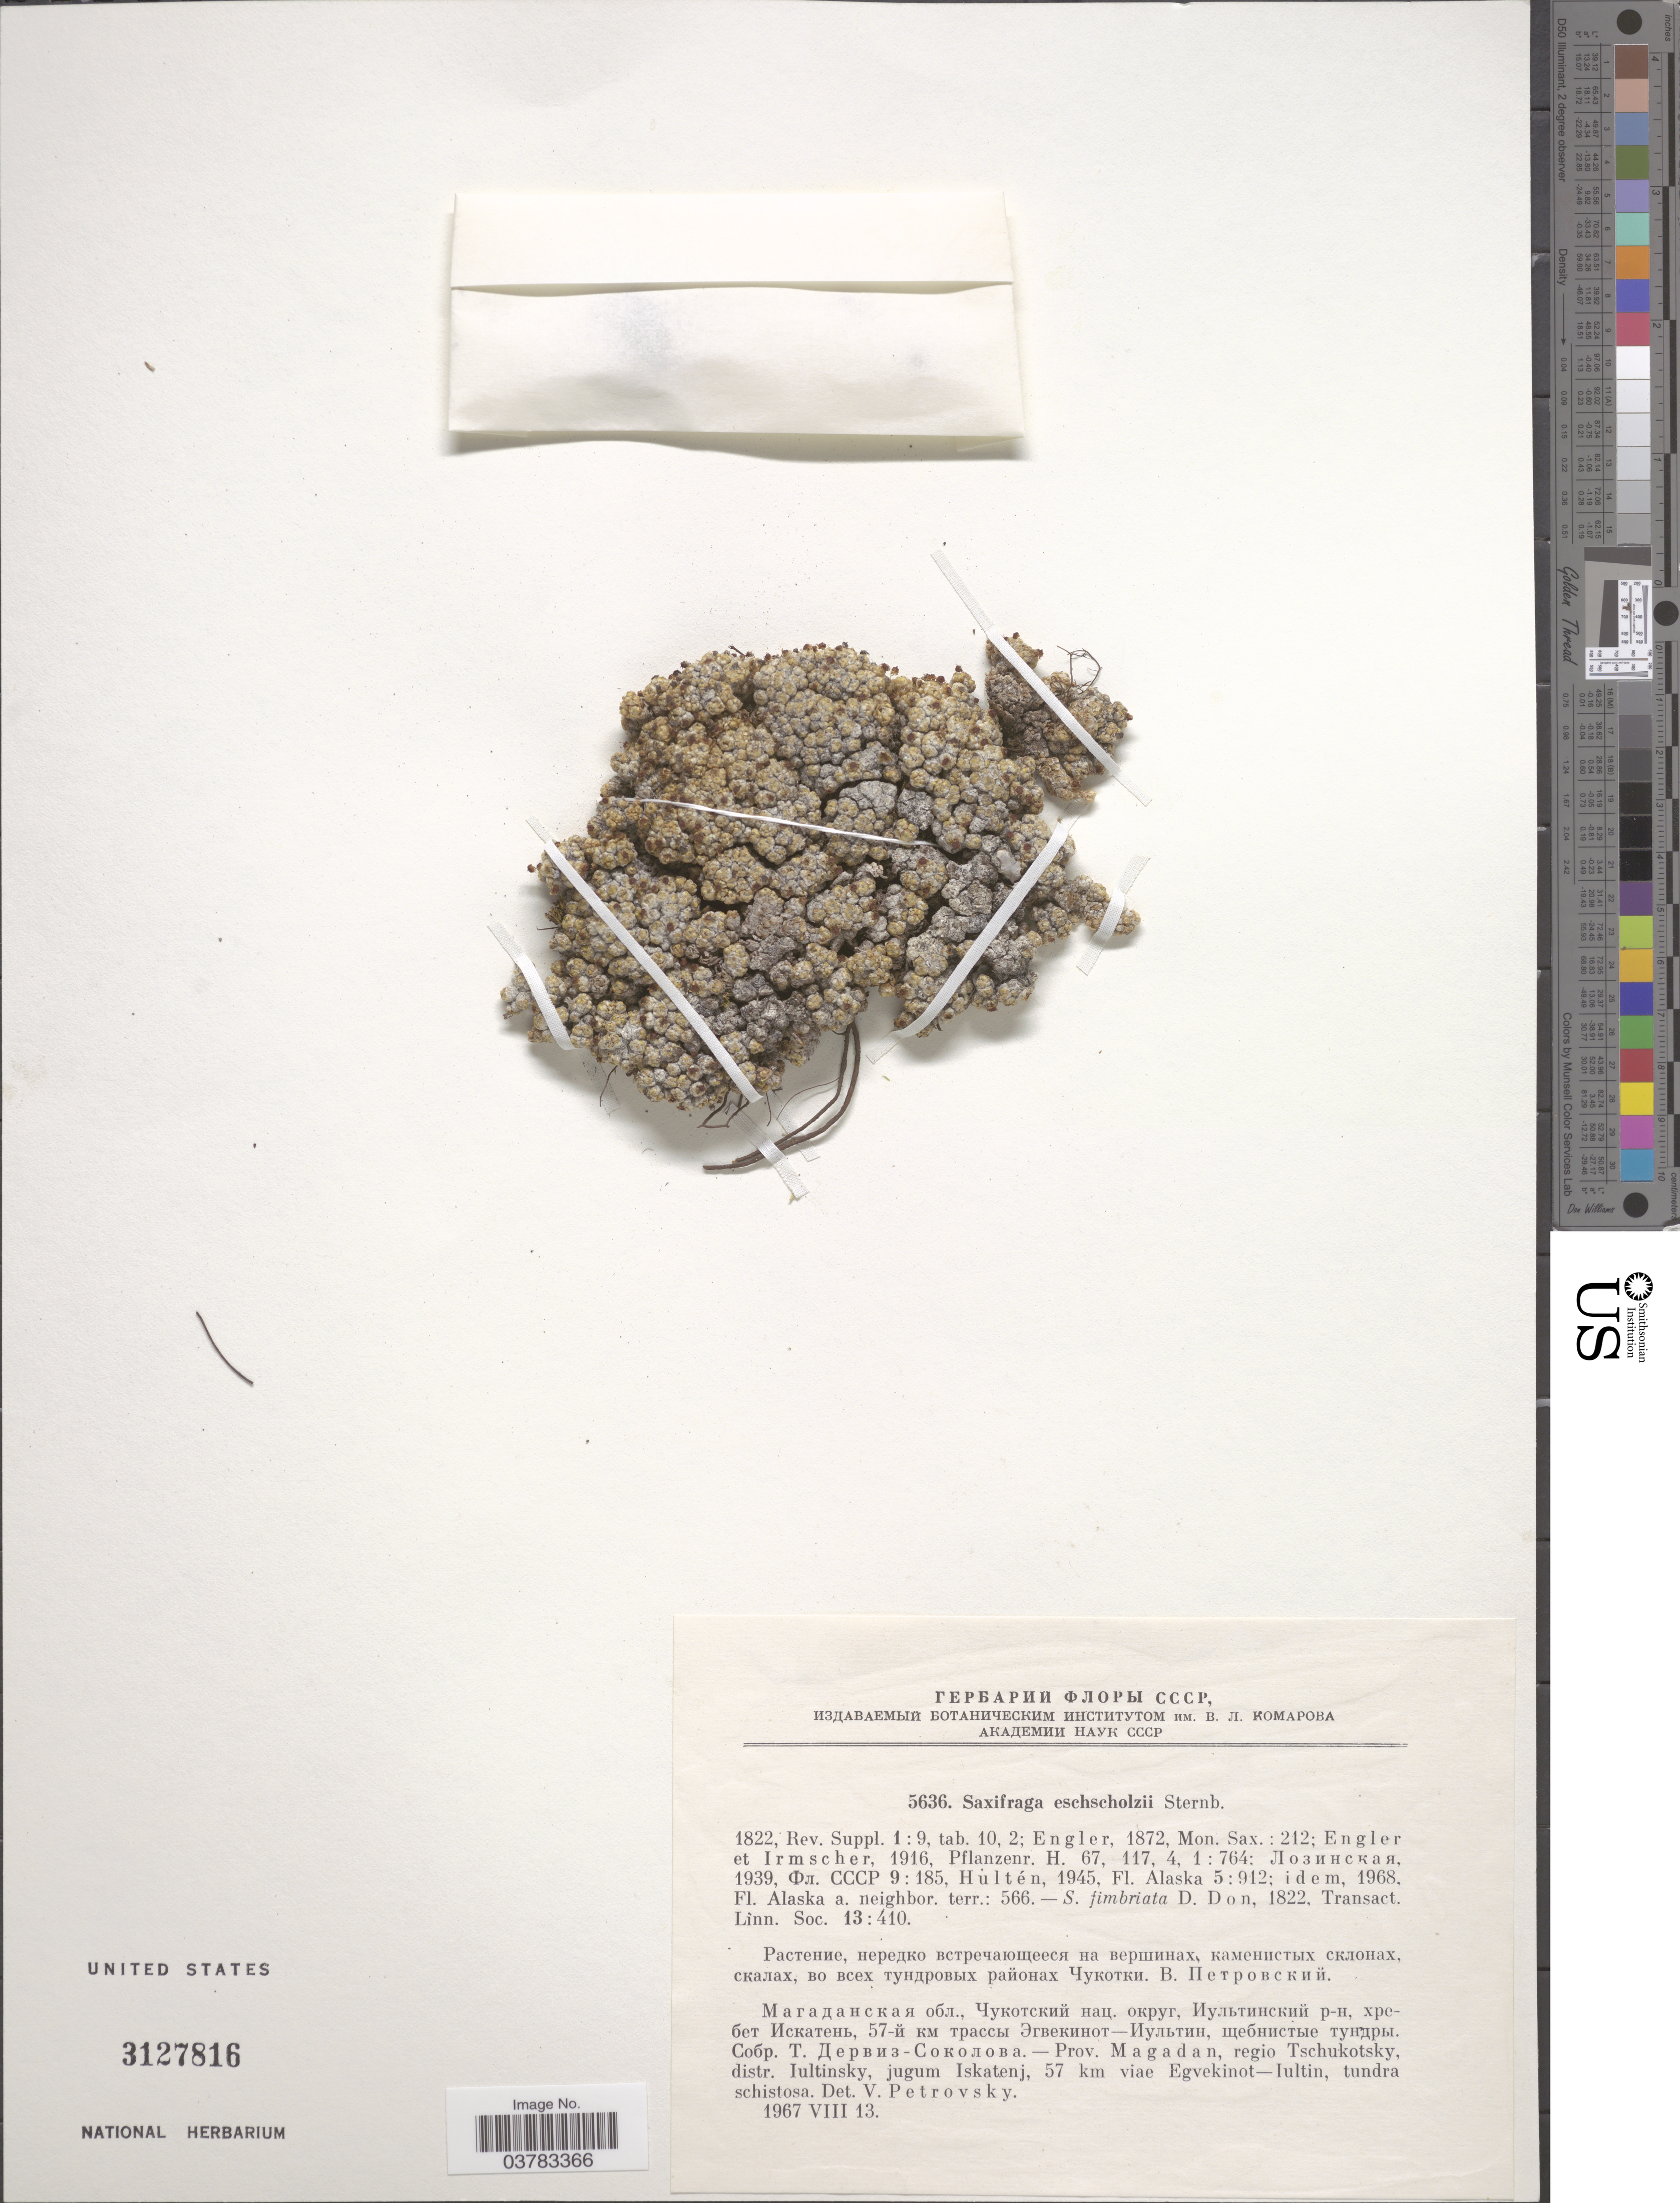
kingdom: Plantae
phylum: Tracheophyta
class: Magnoliopsida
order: Saxifragales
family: Saxifragaceae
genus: Saxifraga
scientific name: Saxifraga eschscholtzii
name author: Sternb.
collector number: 5636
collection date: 1967-08-13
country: Russian Federation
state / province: Magadan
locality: X- regio Tschukotsky. distr. Iultinsky, jugum Iskatenj, 57 km viae Egvekinot- Iultin, tundra schistosa.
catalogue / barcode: US 3127816